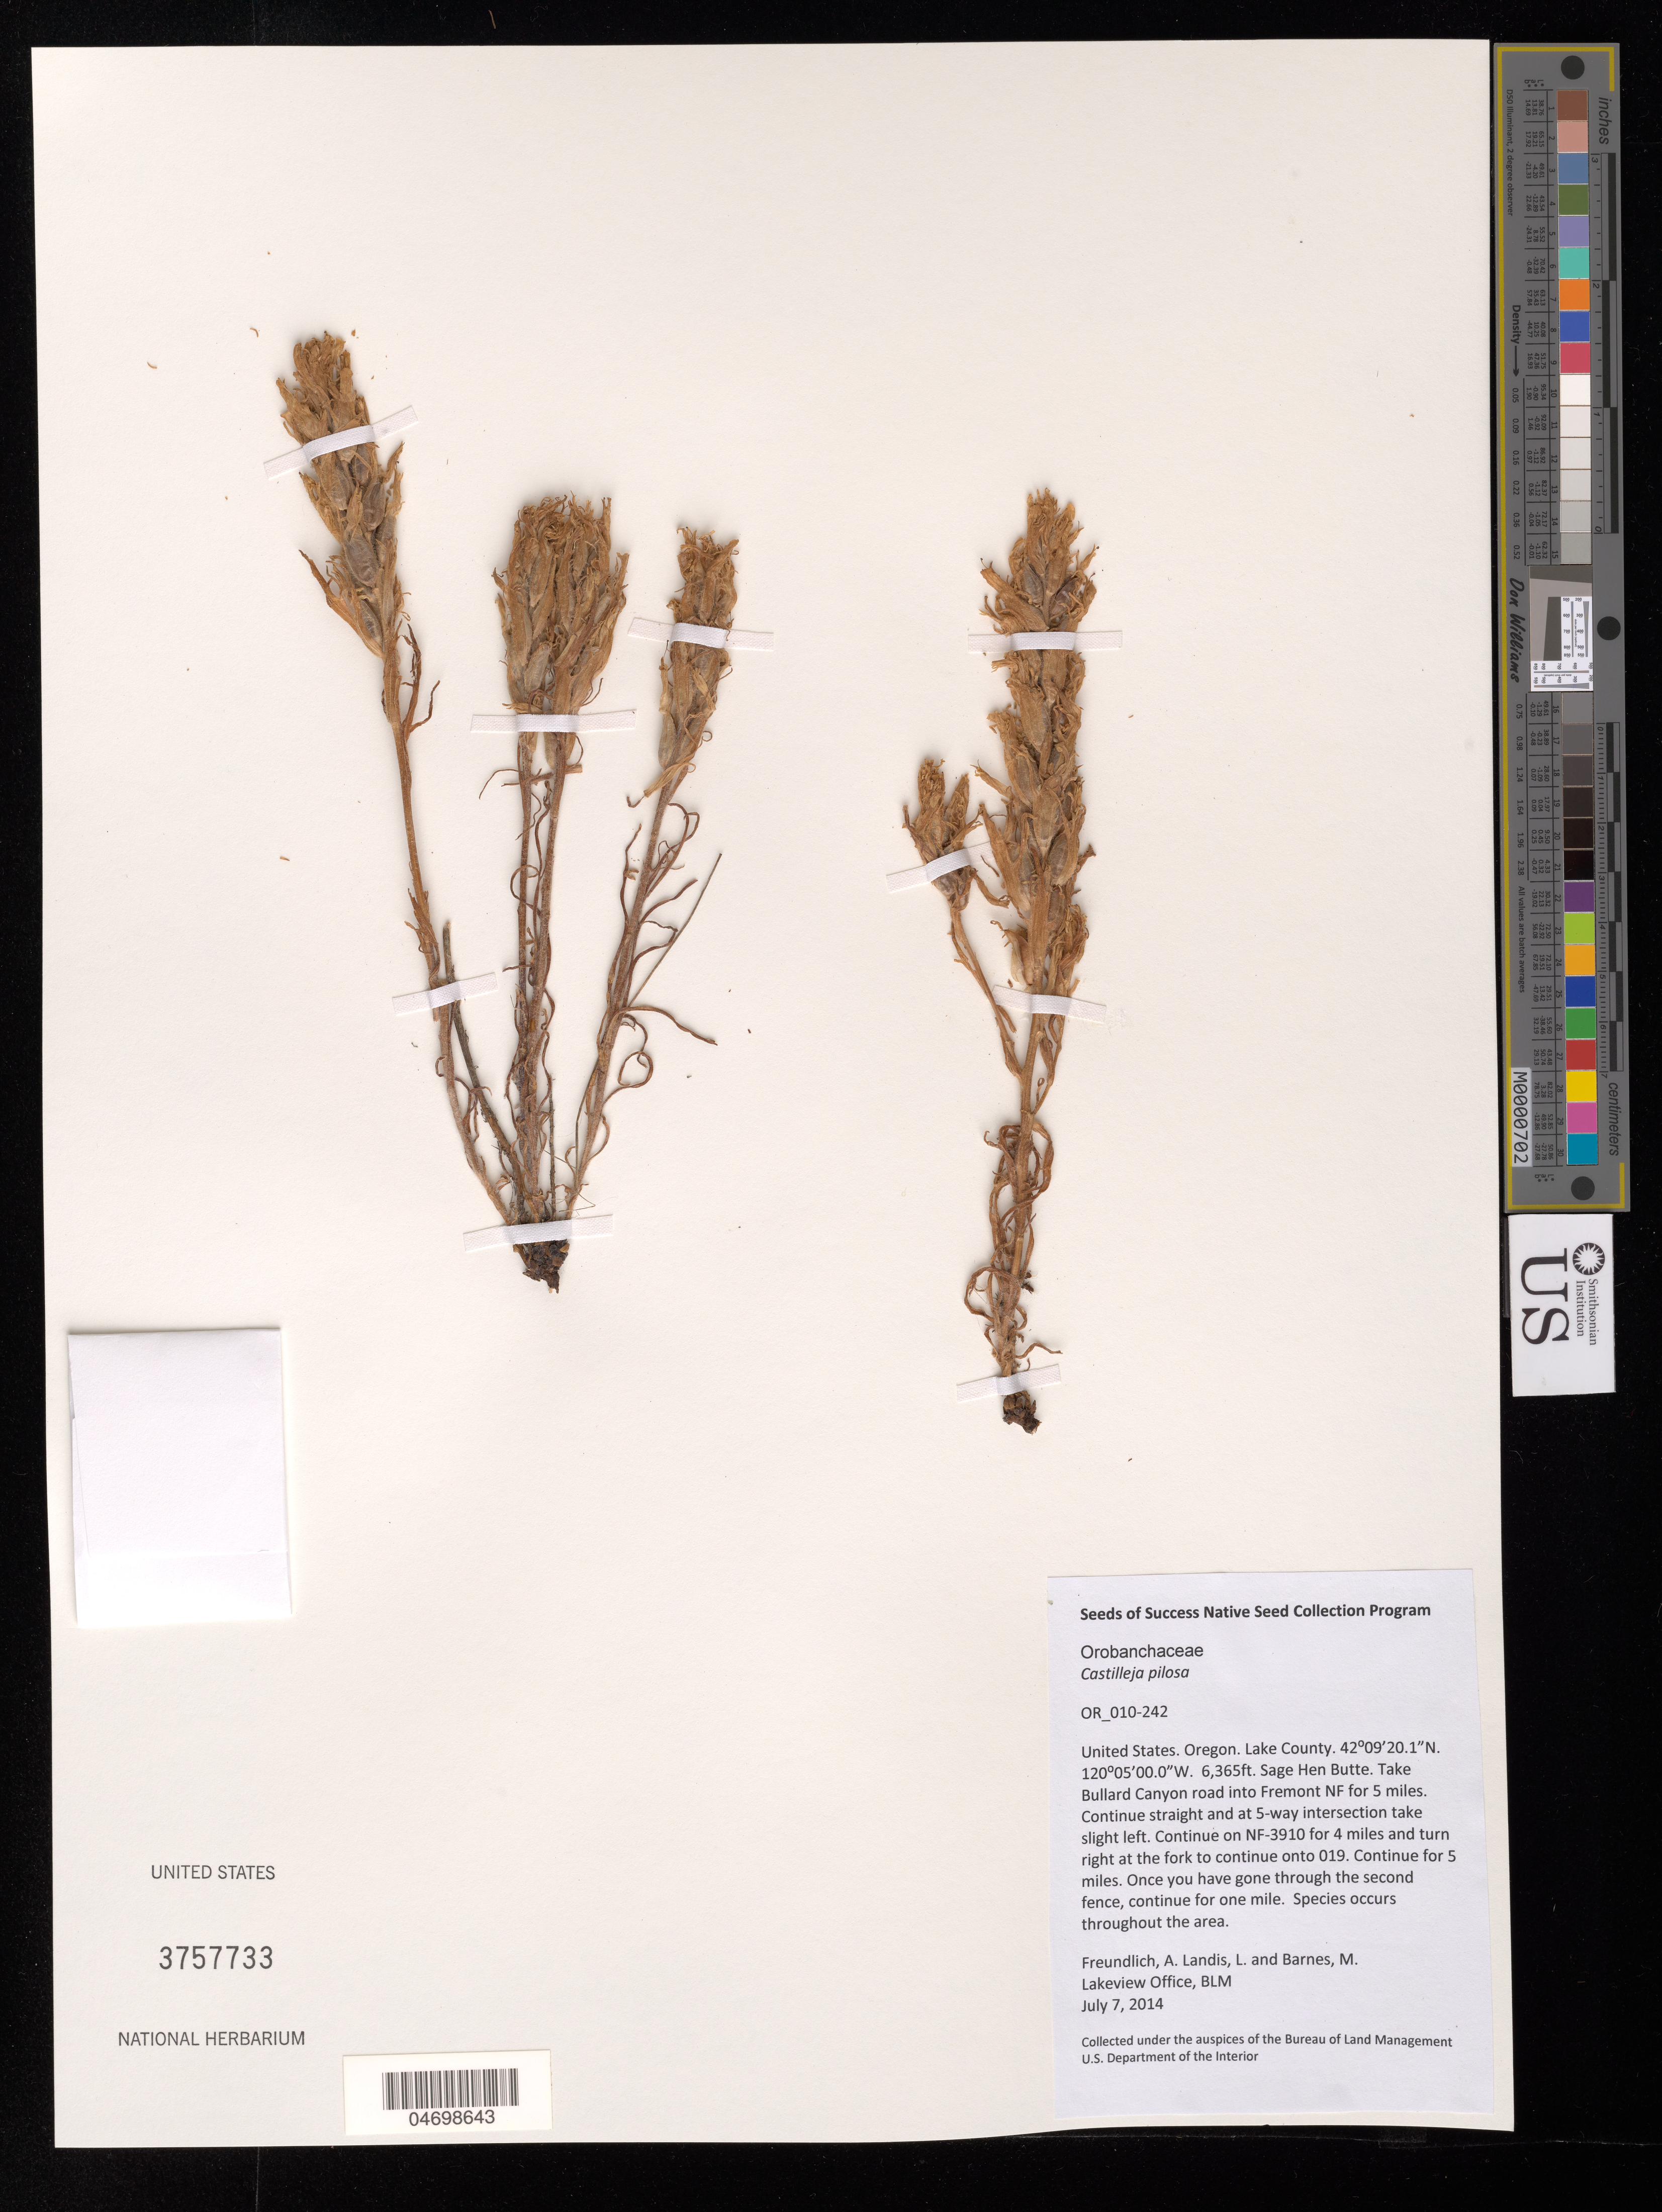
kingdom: Plantae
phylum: Tracheophyta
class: Magnoliopsida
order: Lamiales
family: Orobanchaceae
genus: Castilleja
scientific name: Castilleja pilosa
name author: (S. Watson) Rydb.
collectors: A. Freundlich, L. Landis & M. Barnes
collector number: OR-010-242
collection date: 2014-07-07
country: United States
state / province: Oregon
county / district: Lake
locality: Sage Hen Butte.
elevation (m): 1940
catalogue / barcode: US 3757733